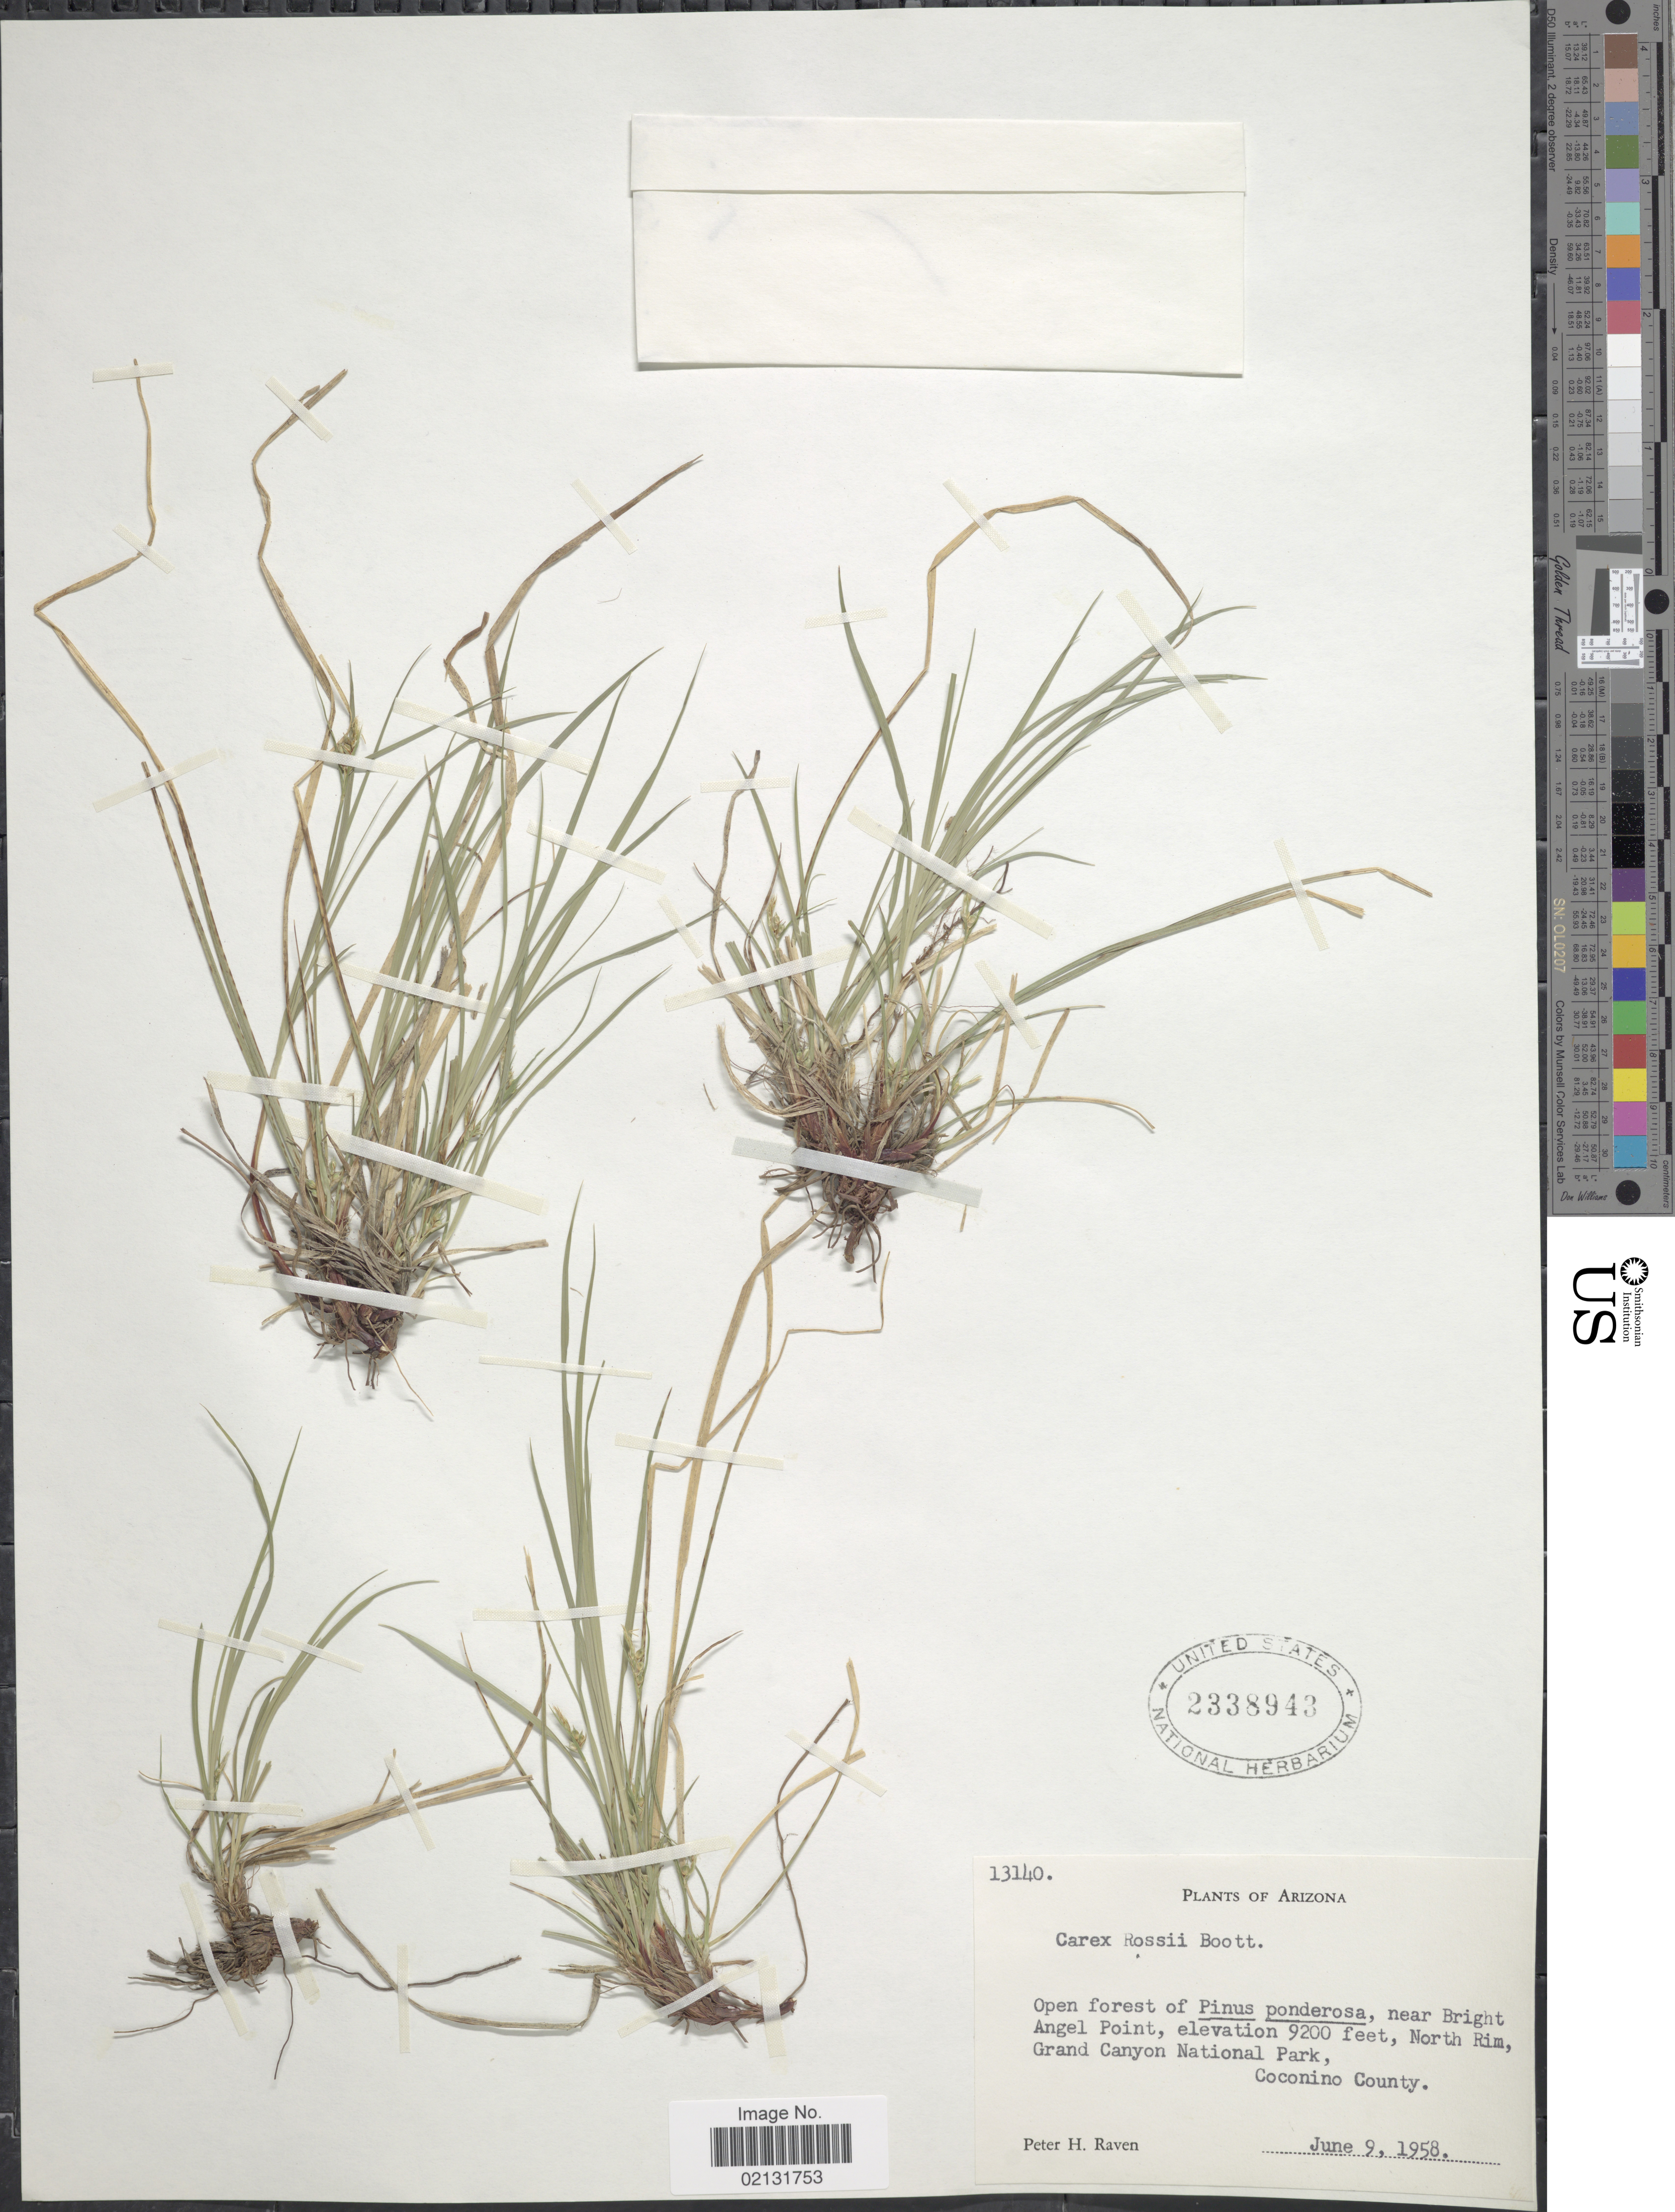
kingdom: Plantae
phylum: Tracheophyta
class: Liliopsida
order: Poales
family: Cyperaceae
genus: Carex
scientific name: Carex rossii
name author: Boott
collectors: P. Raven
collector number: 13140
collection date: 1958-06-09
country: United States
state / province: Arizona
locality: Near Bright Angel Point, North Rim, Grand Canyon National Park, Coconino County.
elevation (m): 2804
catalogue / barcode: US 2338943